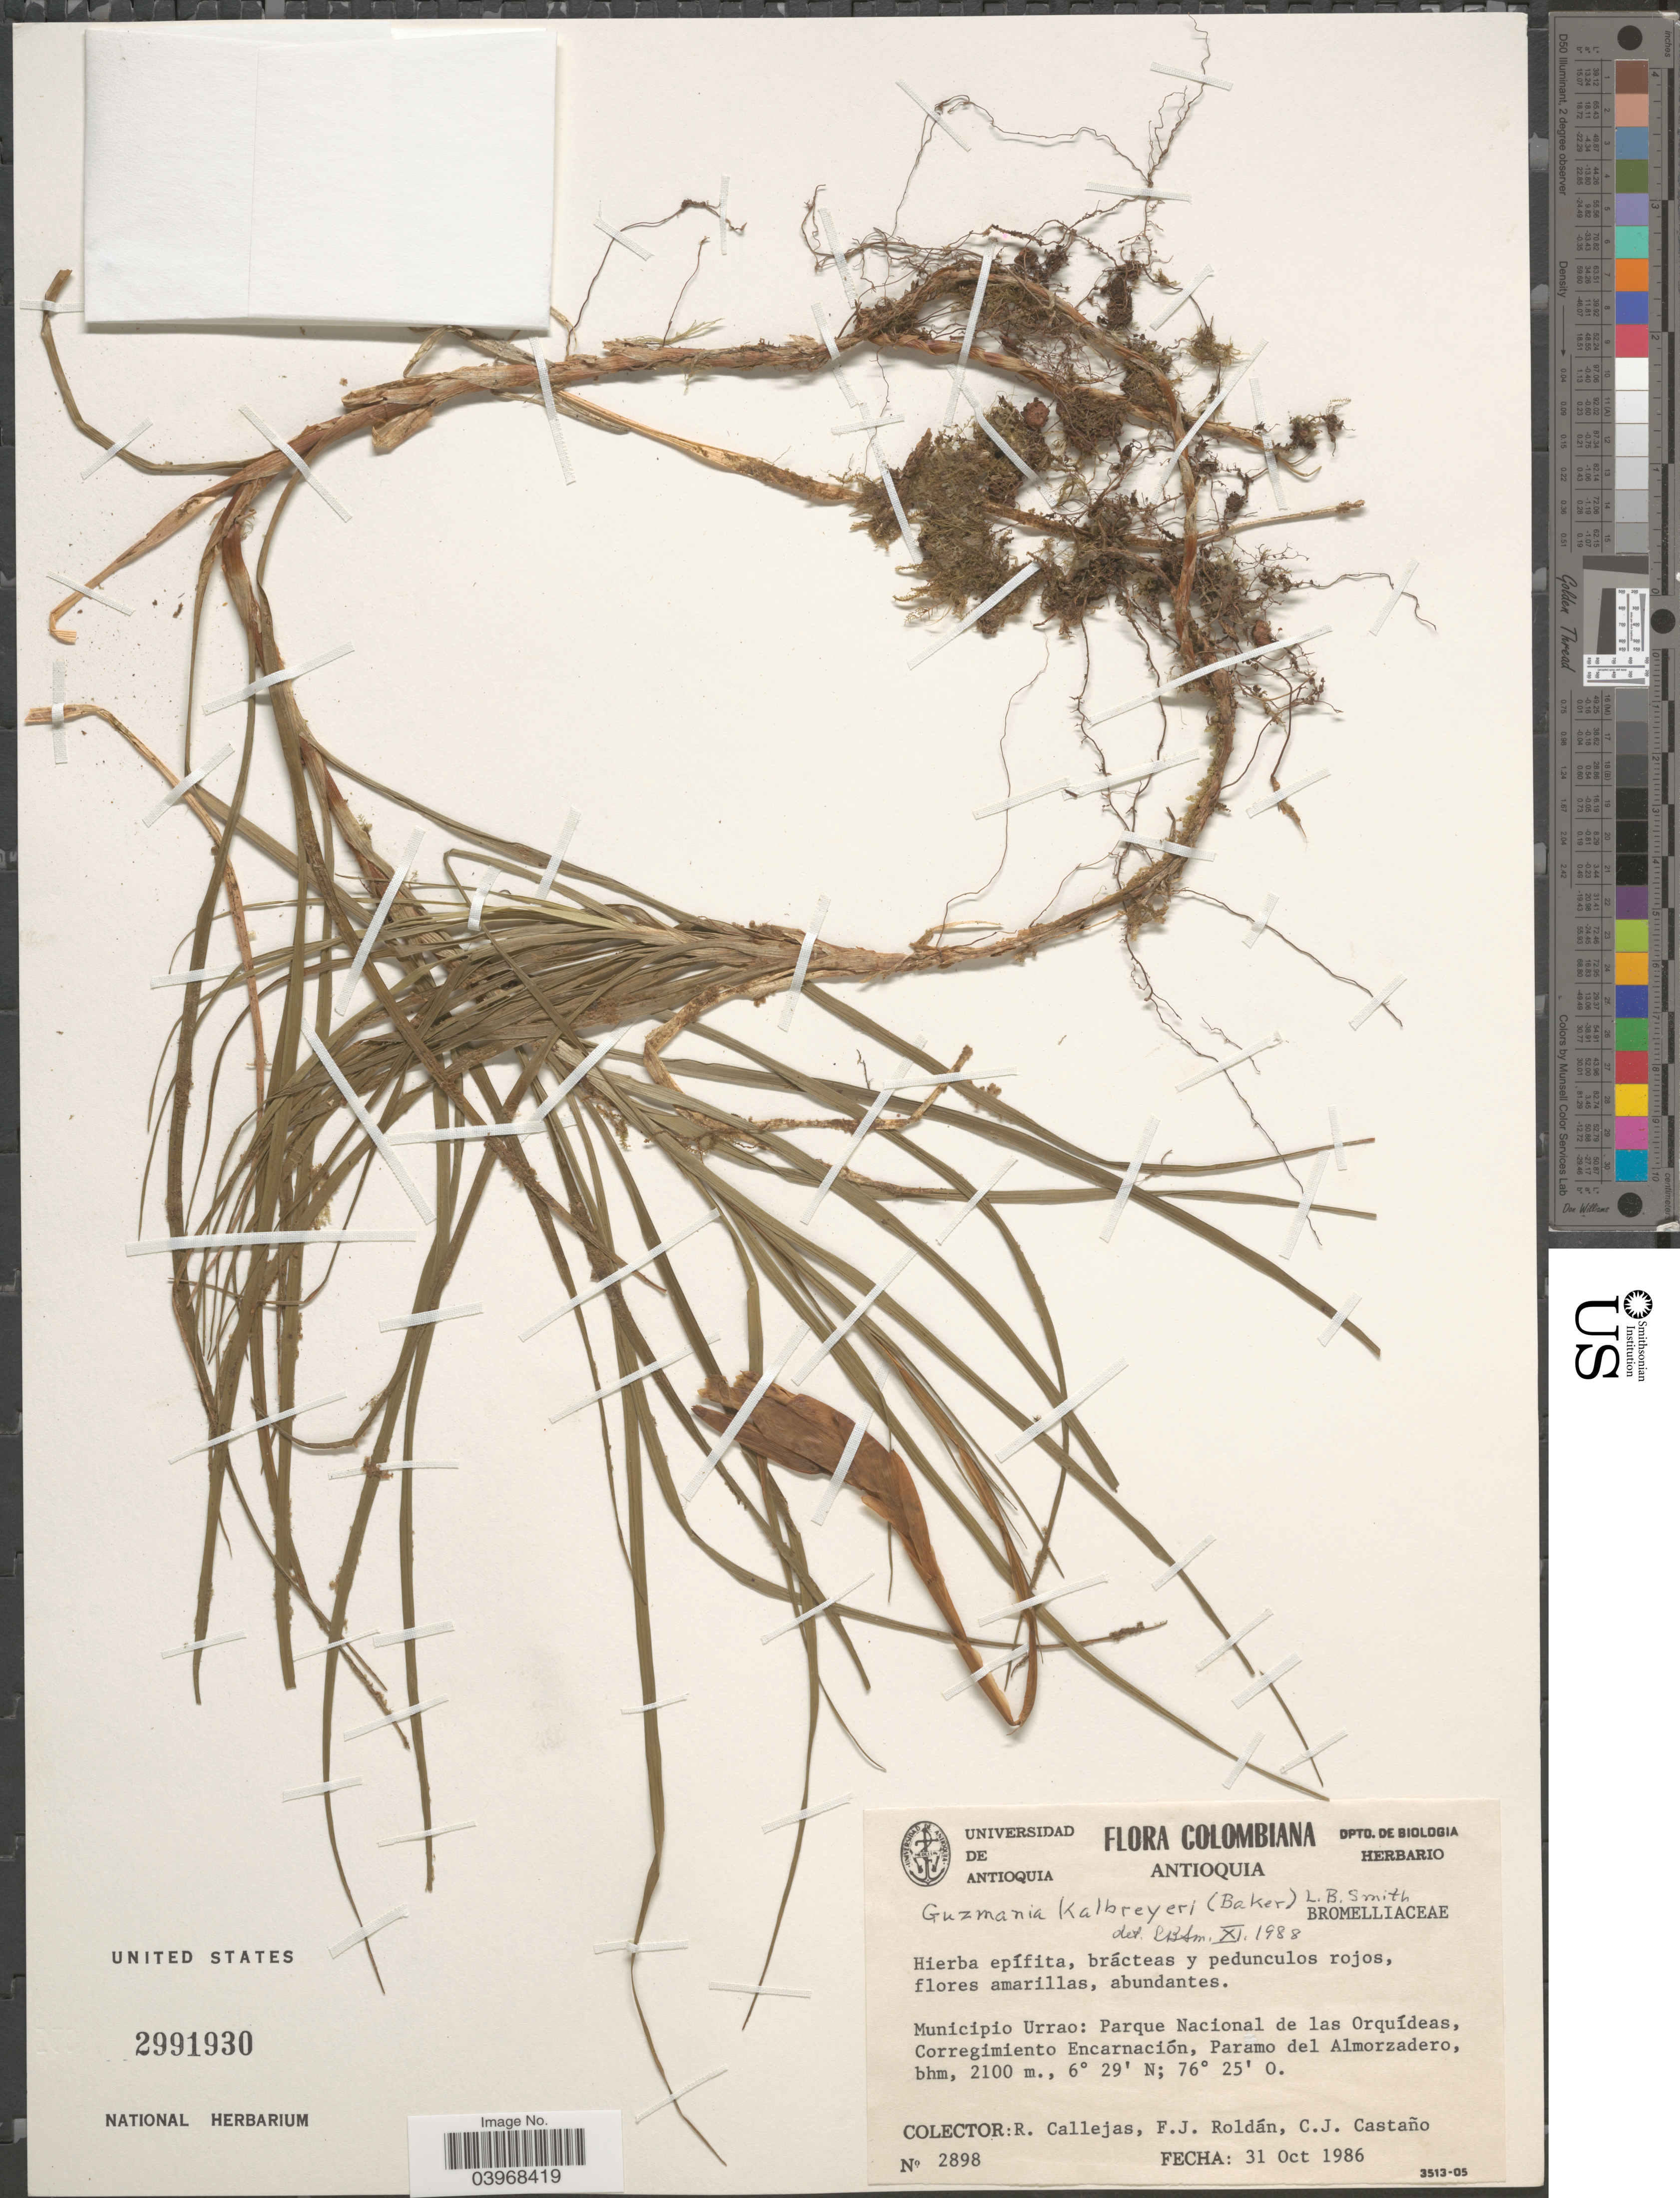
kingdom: Plantae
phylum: Tracheophyta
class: Liliopsida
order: Poales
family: Bromeliaceae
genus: Guzmania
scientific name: Guzmania kalbreyeri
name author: (Baker) L.B. Sm.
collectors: R. Callejas, F. J. Roldán & C. Castaño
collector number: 2898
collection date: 1986-10-31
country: Colombia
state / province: Antioquia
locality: Municipio Urrao: Parque Nacional de las Orquídeas, Corregimiento Encarnación, Paramo del Almorzadero.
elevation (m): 2100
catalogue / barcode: US 2991930